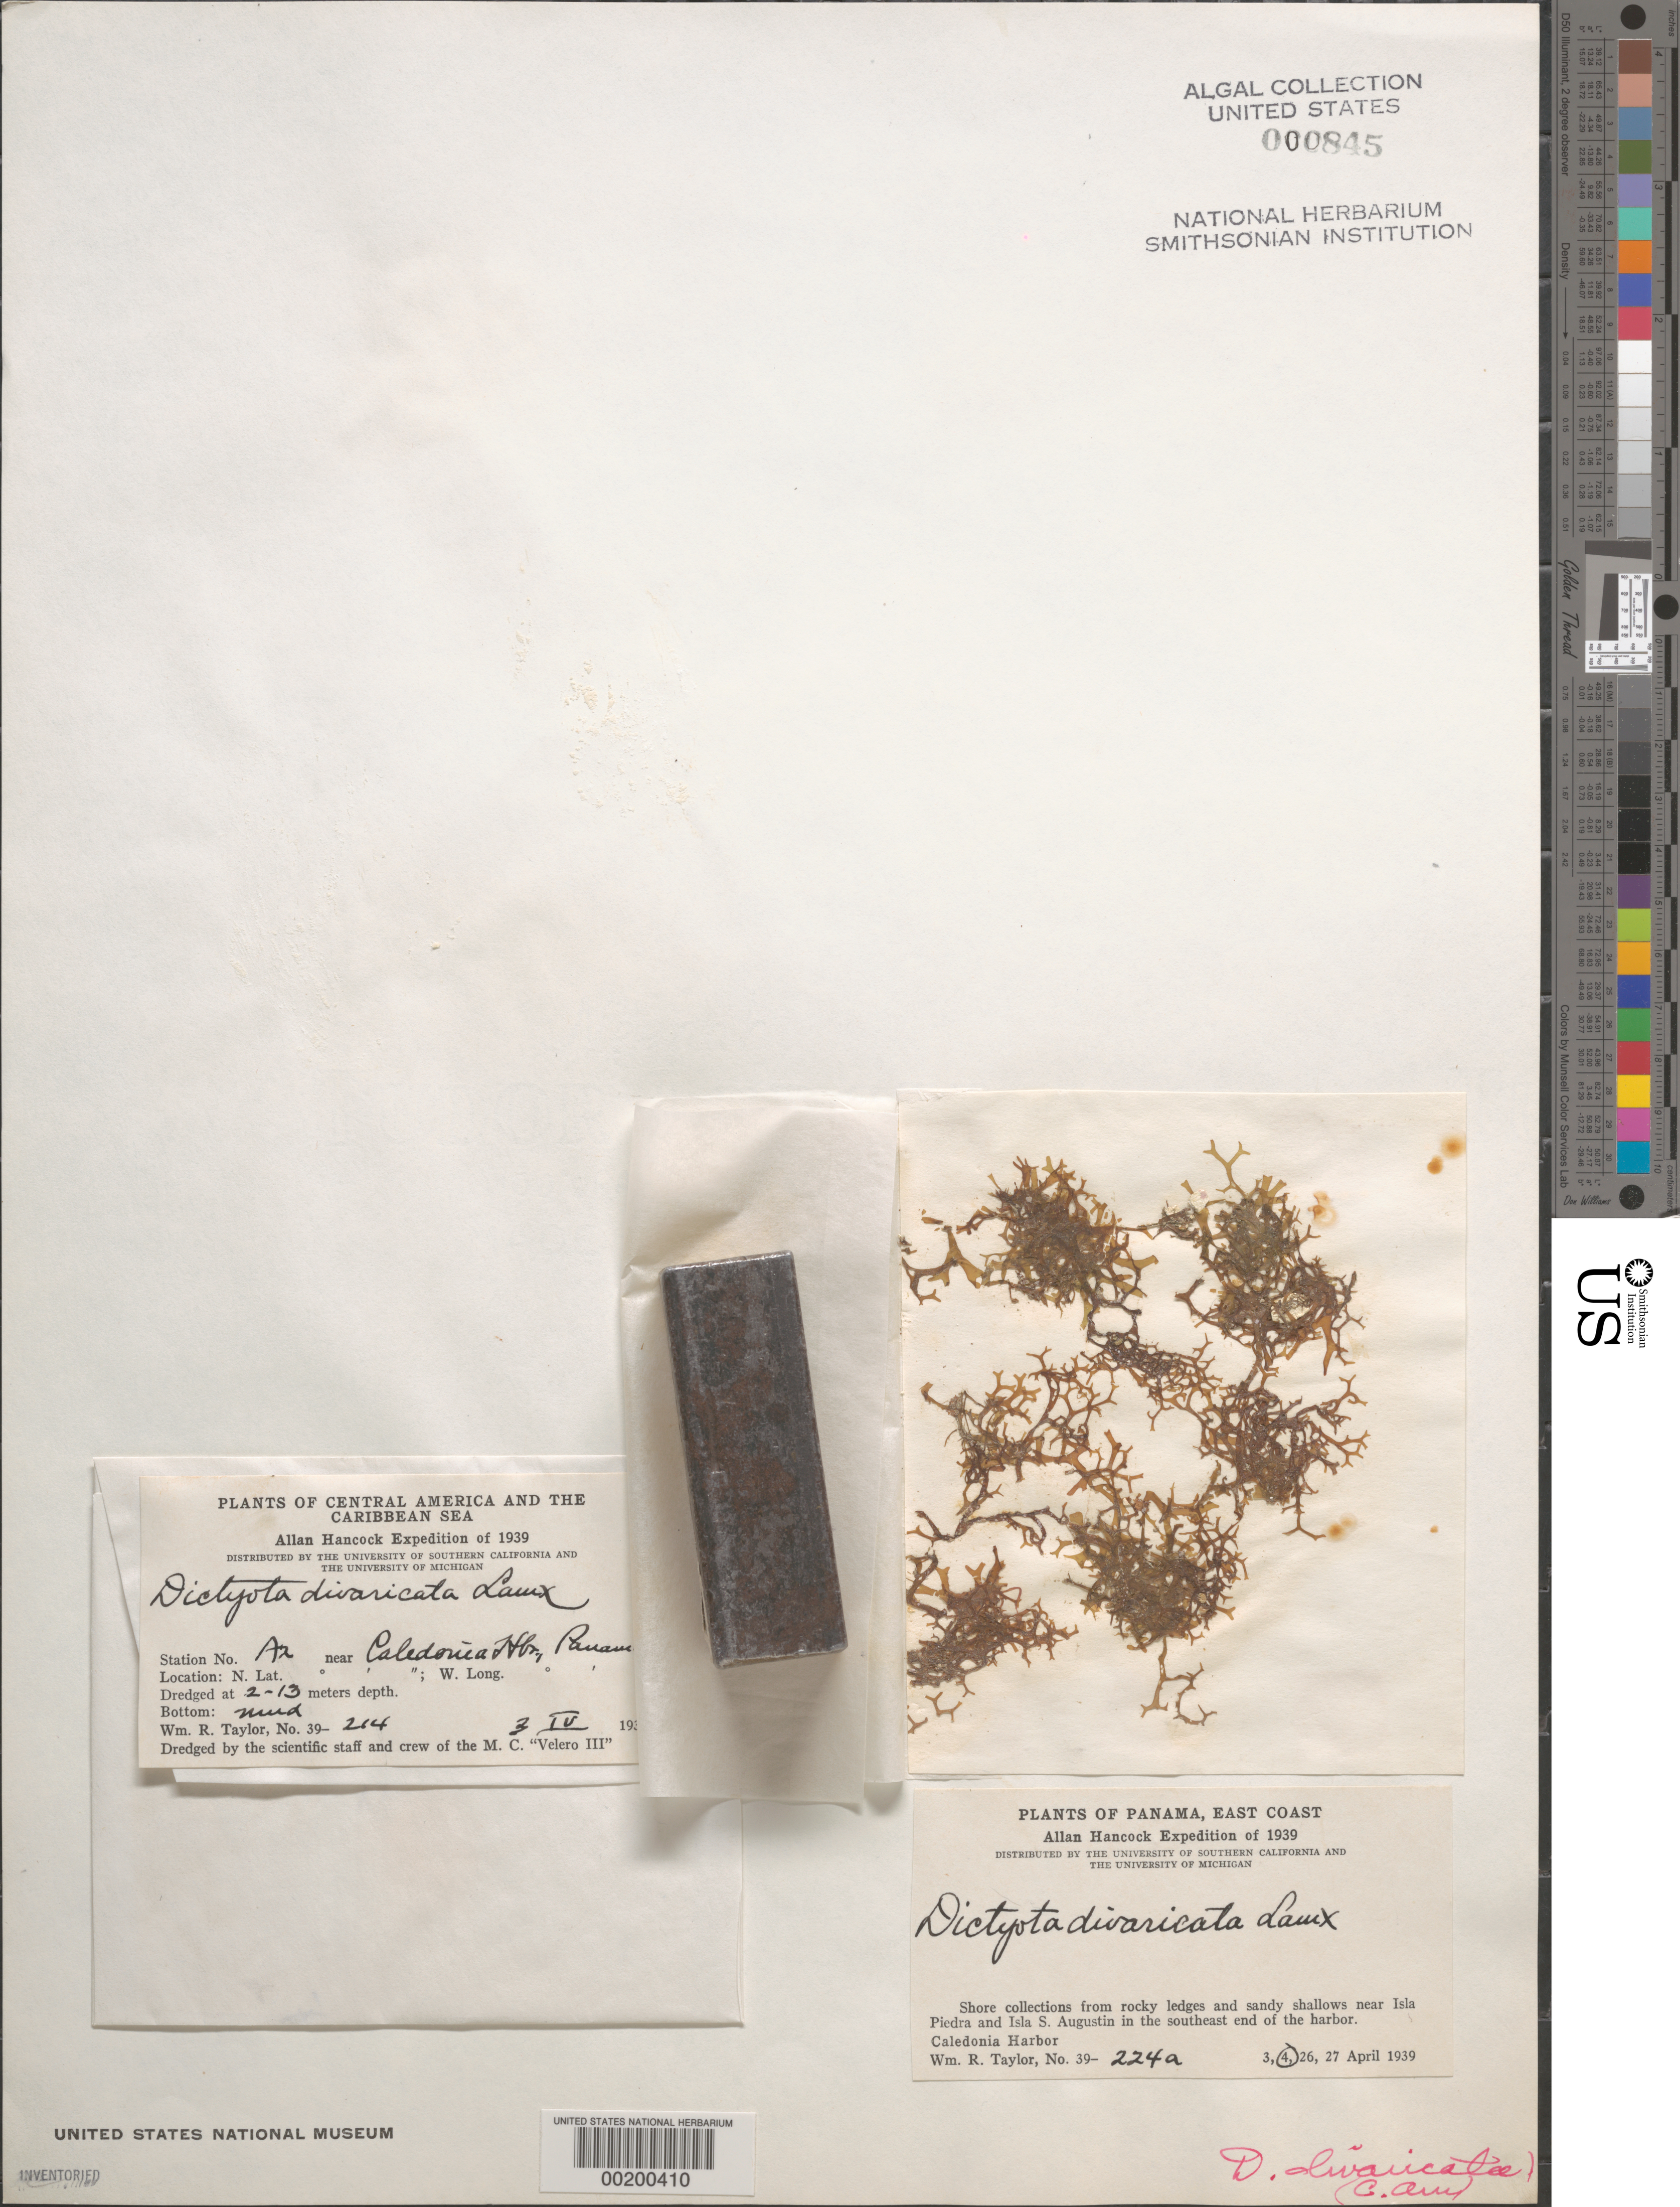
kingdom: Chromista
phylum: Ochrophyta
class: Phaeophyceae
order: Dictyotales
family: Dictyotaceae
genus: Dictyota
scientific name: Dictyota divaricata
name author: J.V.Lamouroux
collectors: W. R. Taylor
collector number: WRT 39-214 & WRT 39-224A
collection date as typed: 03 Apr 1939 and 04 Apr 1939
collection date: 1939-04-03,1939-04-04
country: Panama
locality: Southeast Caledonia Harbor, near Isla Piedra and Isla San Augustin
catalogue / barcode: US 845